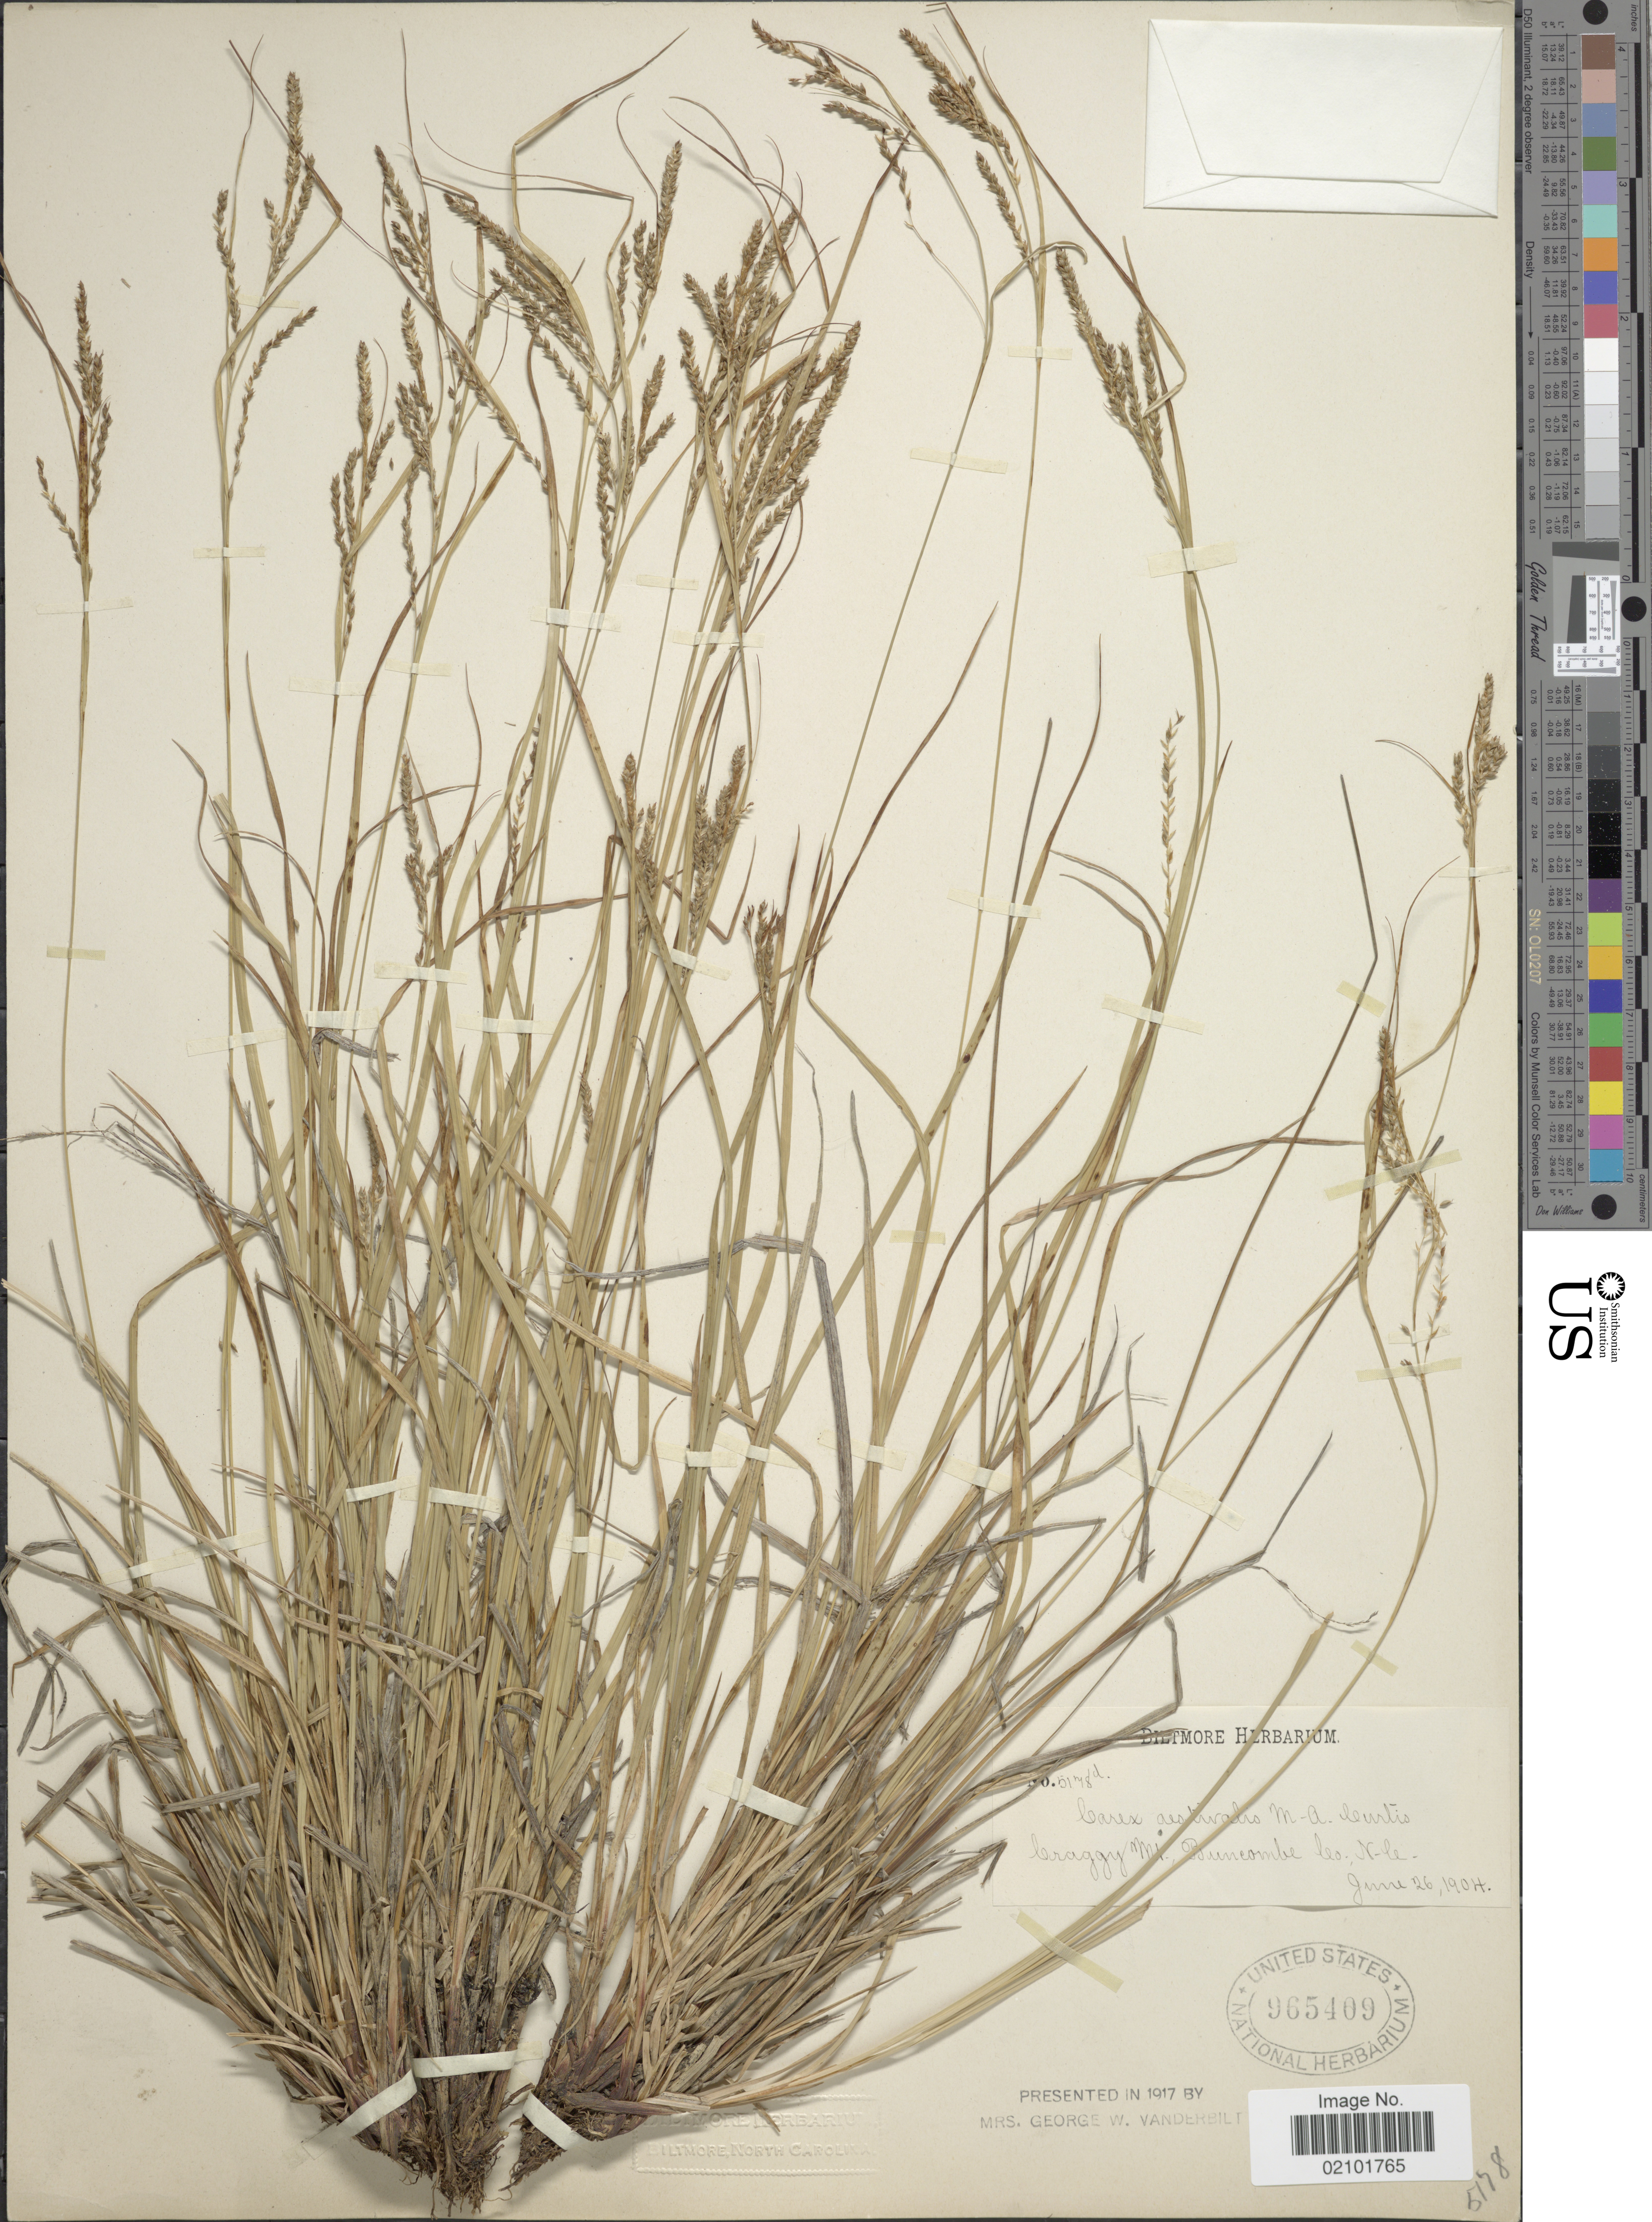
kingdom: Plantae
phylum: Tracheophyta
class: Liliopsida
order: Poales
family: Cyperaceae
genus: Carex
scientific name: Carex aestivalis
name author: M.A. Curtis ex A. Gray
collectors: ex herb. Biltmore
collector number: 5178d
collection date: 1904-06-26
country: United States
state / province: North Carolina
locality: Craggy Mt., Buncombe Co.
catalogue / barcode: US 965409